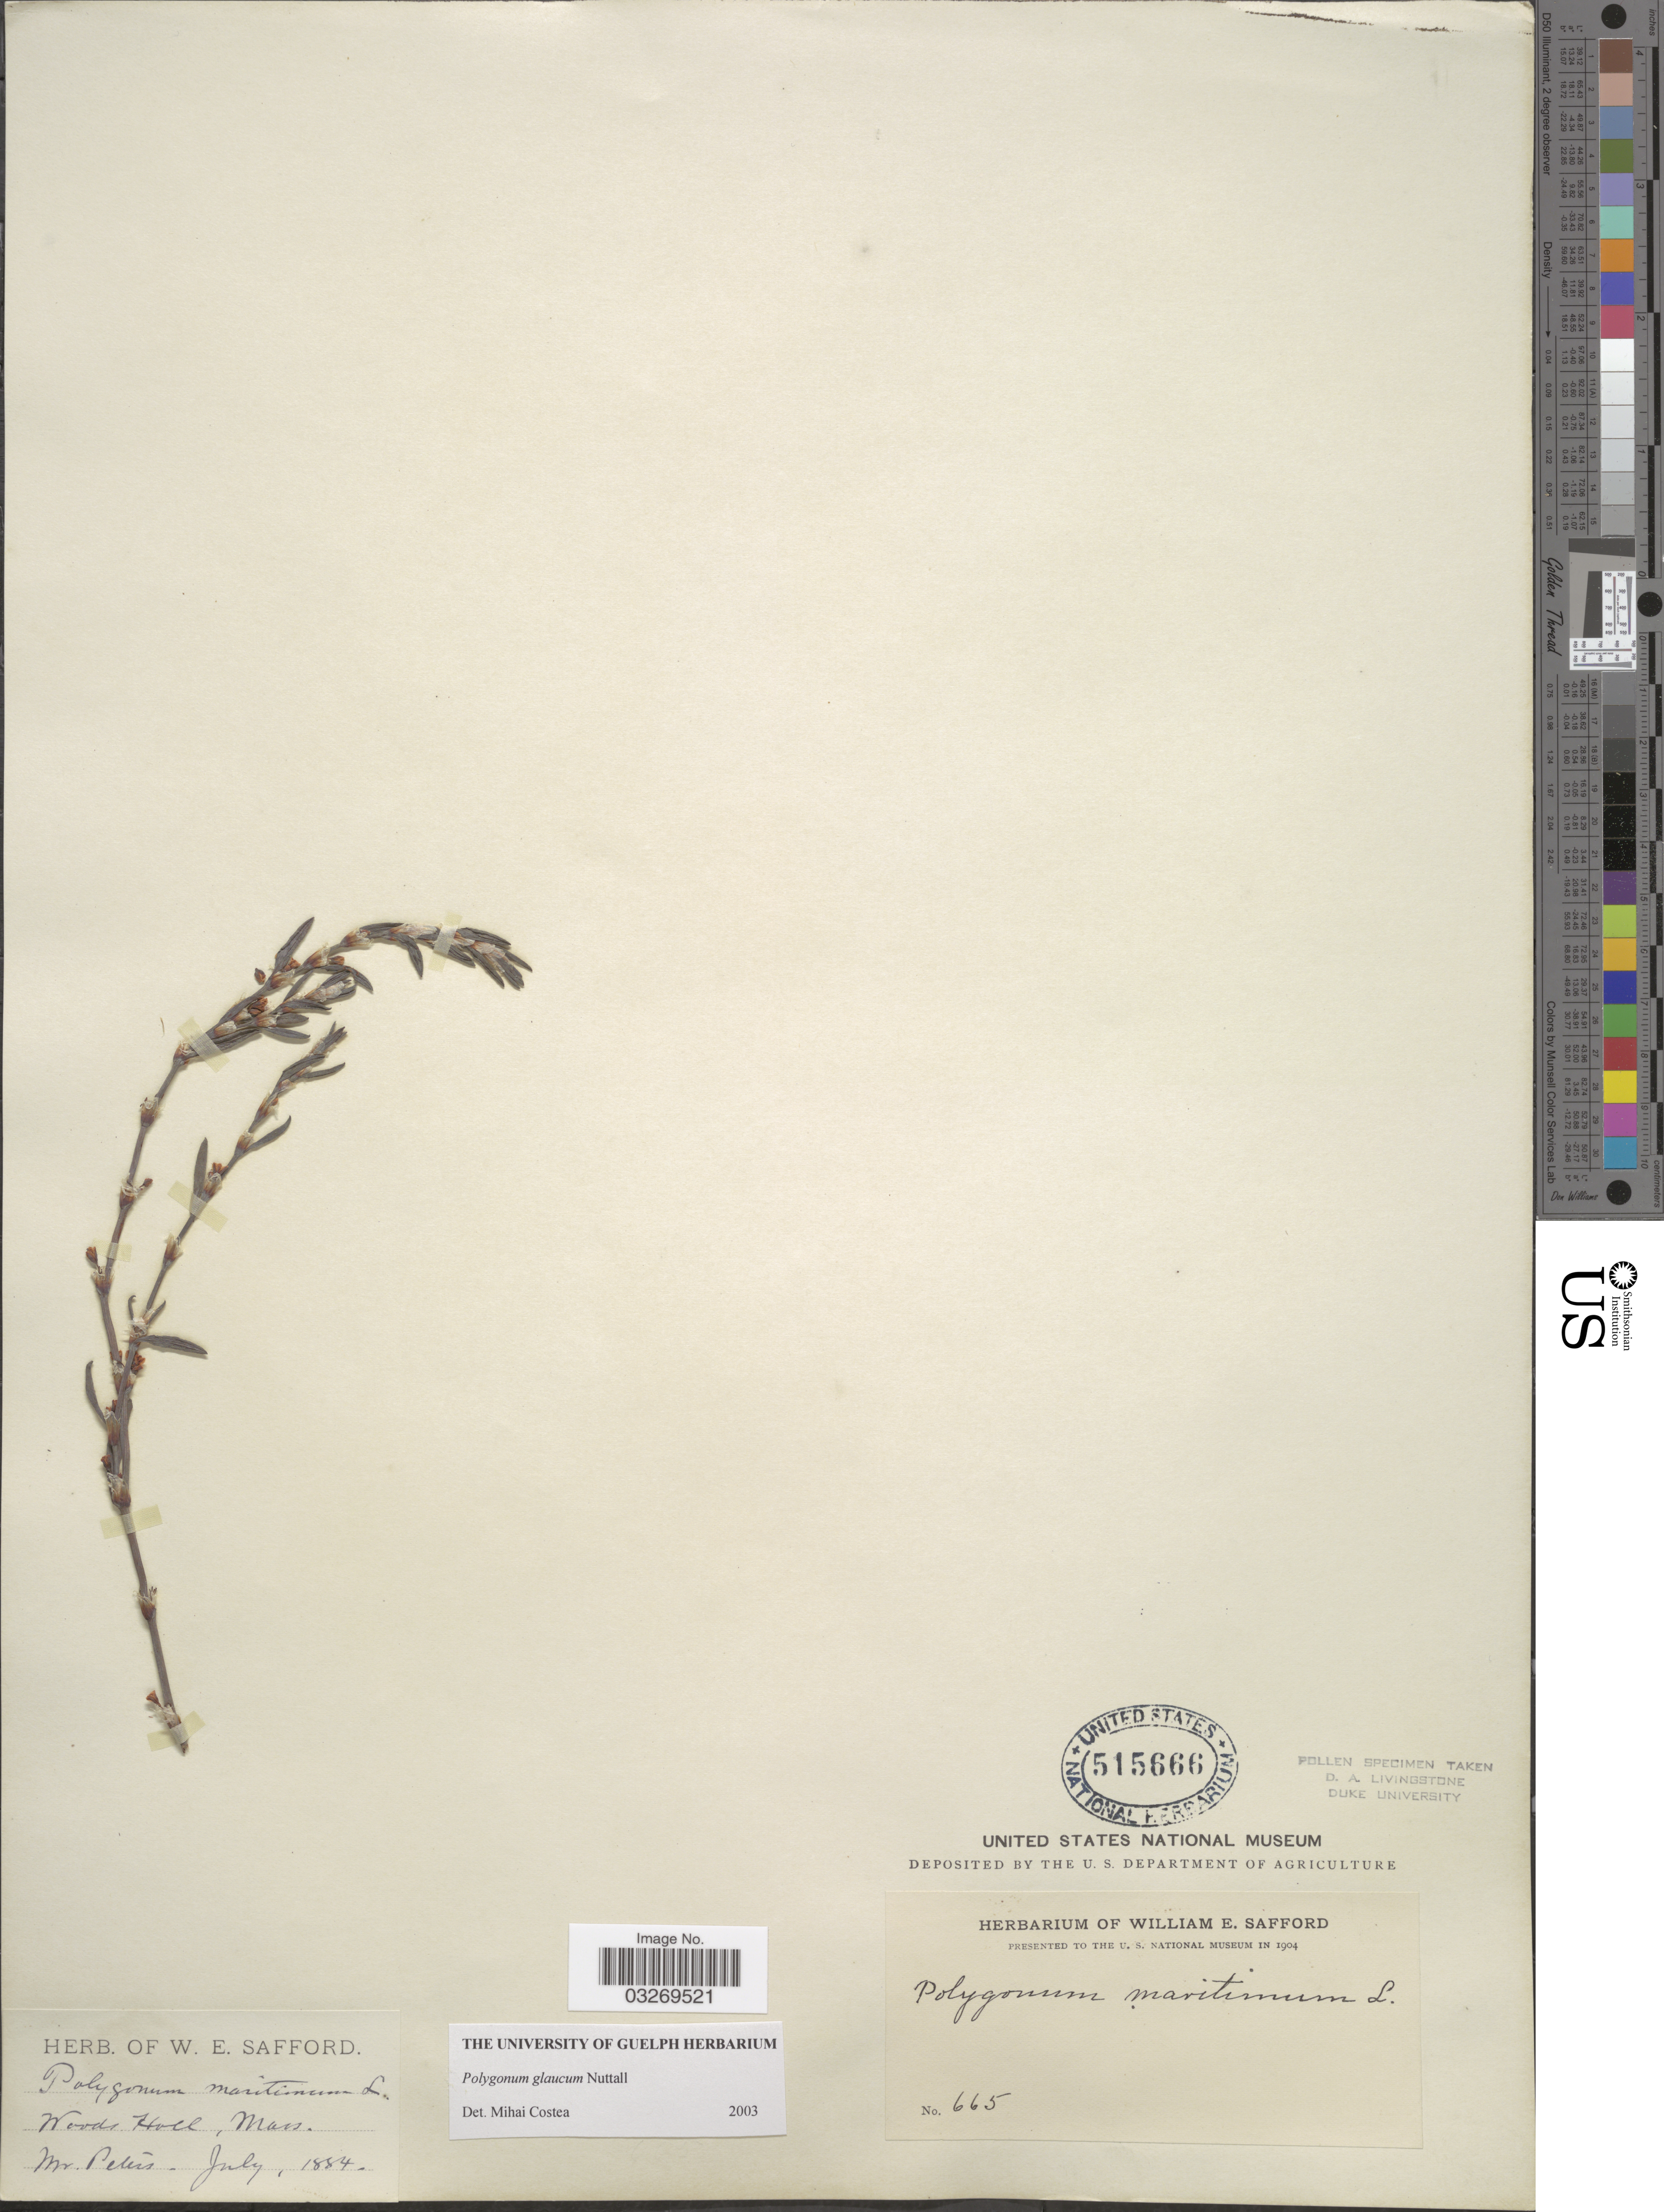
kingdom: Plantae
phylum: Tracheophyta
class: Magnoliopsida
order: Caryophyllales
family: Polygonaceae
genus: Polygonum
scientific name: Polygonum glaucum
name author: Nutt.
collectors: Mr. Peters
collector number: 665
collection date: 1884-07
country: United States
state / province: Massachusetts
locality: Woods Hall.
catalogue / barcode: US 515666